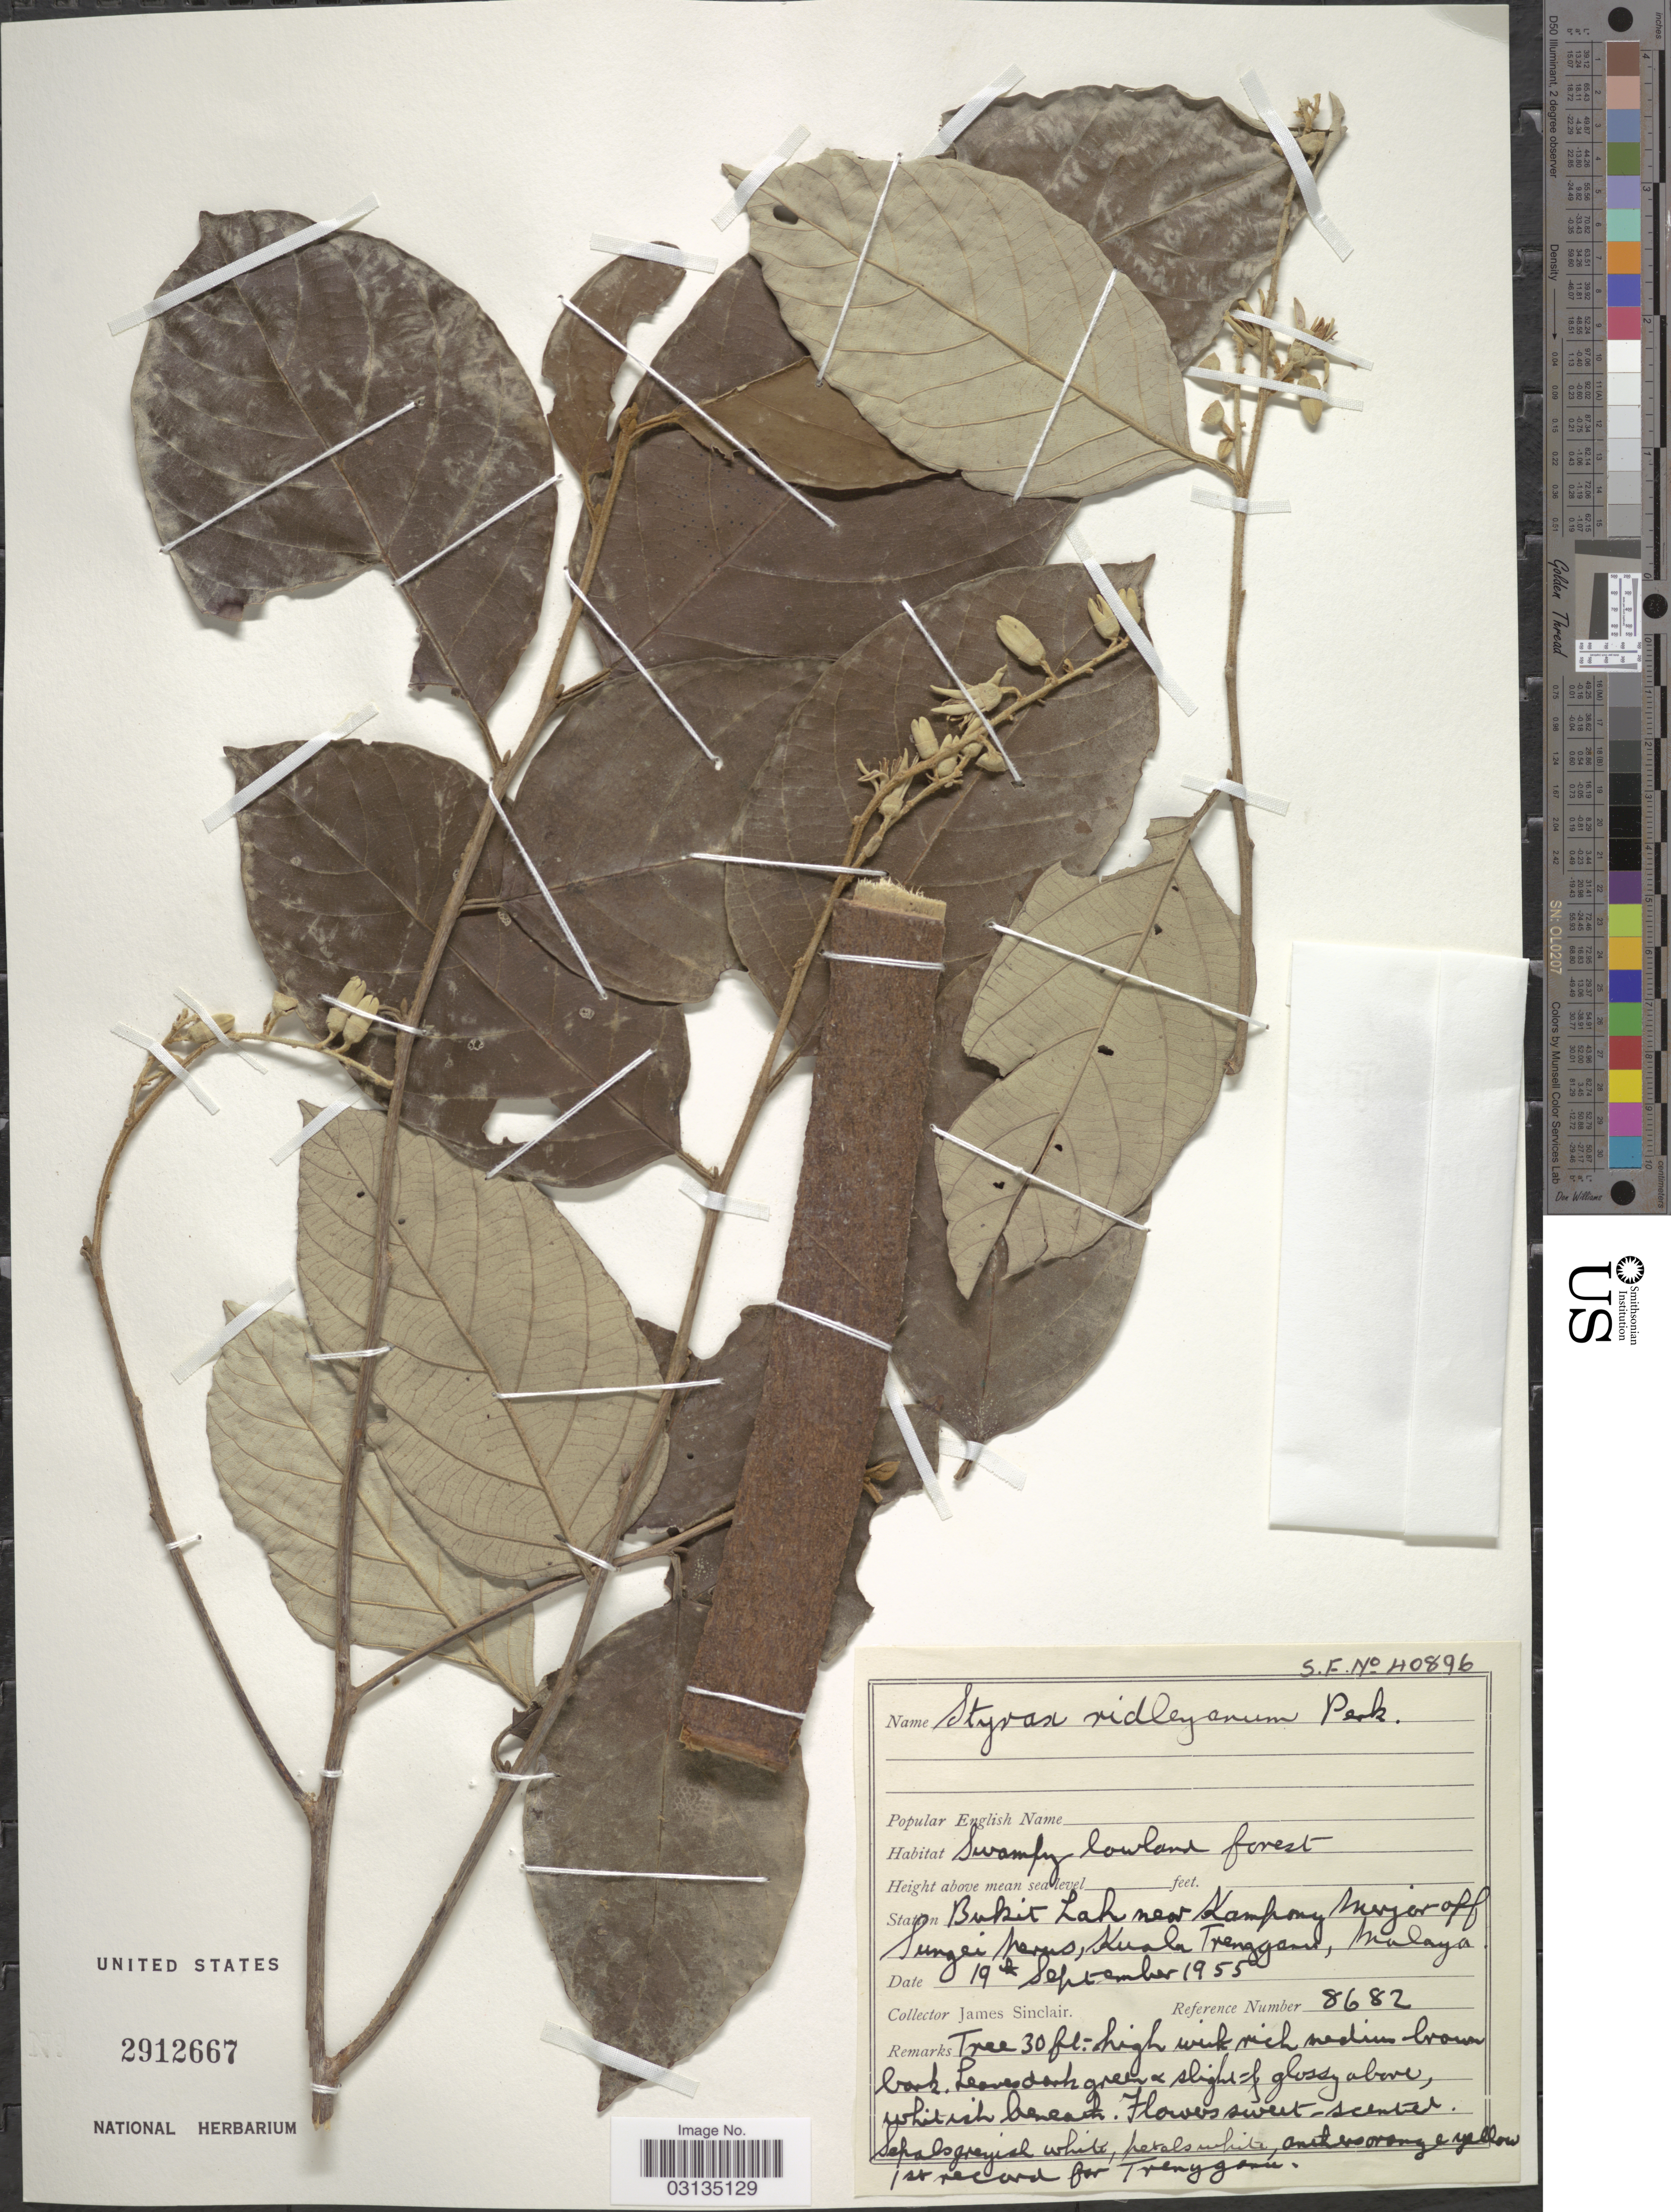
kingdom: Plantae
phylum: Tracheophyta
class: Magnoliopsida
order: Ericales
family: Styracaceae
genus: Styrax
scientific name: Styrax ridleyanus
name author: Perkins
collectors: J. Sinclair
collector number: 8682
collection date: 1955-09-19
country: Malaysia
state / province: Terengganu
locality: Station Bukit Lake near Kampung Major off Sungei Nerus, Kuala Trengganu, Malaya.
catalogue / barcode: US 2912667